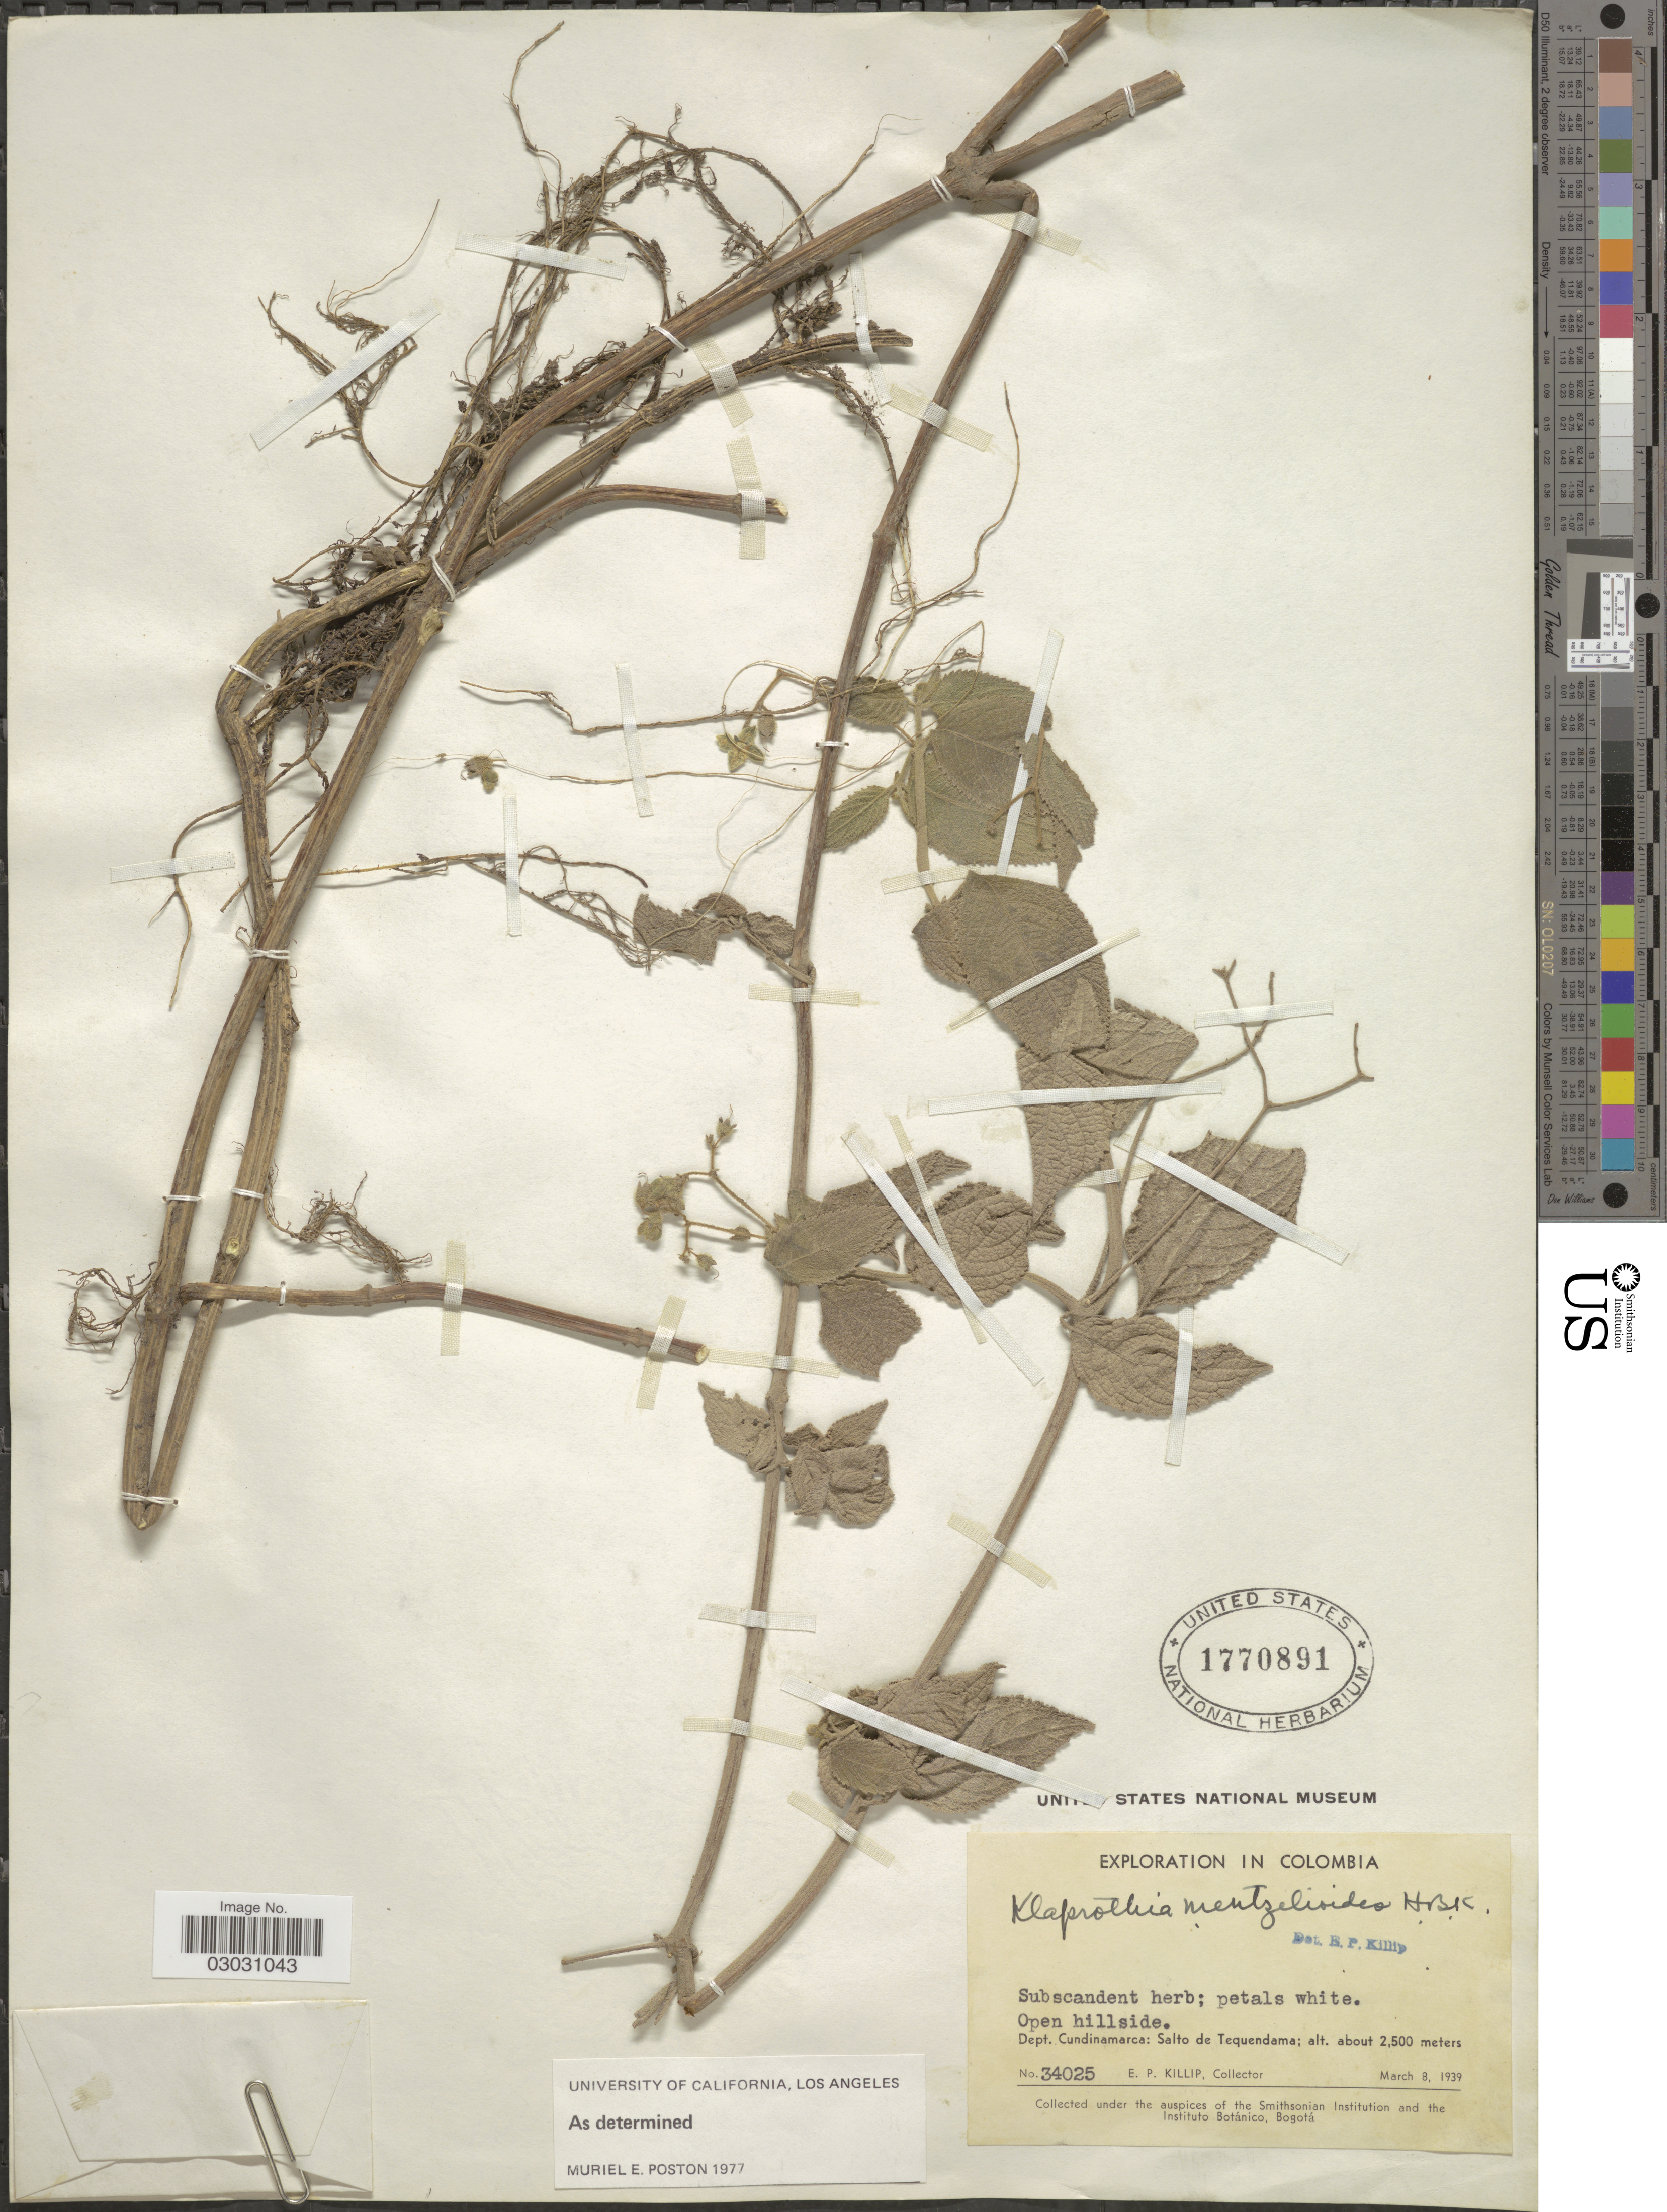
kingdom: Plantae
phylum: Tracheophyta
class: Magnoliopsida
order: Cornales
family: Loasaceae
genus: Klaprothia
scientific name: Klaprothia mentzelioides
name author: Kunth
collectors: E. P. Killip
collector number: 34025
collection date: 1939-03-08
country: Colombia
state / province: Cundinamarca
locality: Dept. Cundinamarca: Salto de Tequendama, Open hillside.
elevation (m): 2500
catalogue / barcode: US 1770891